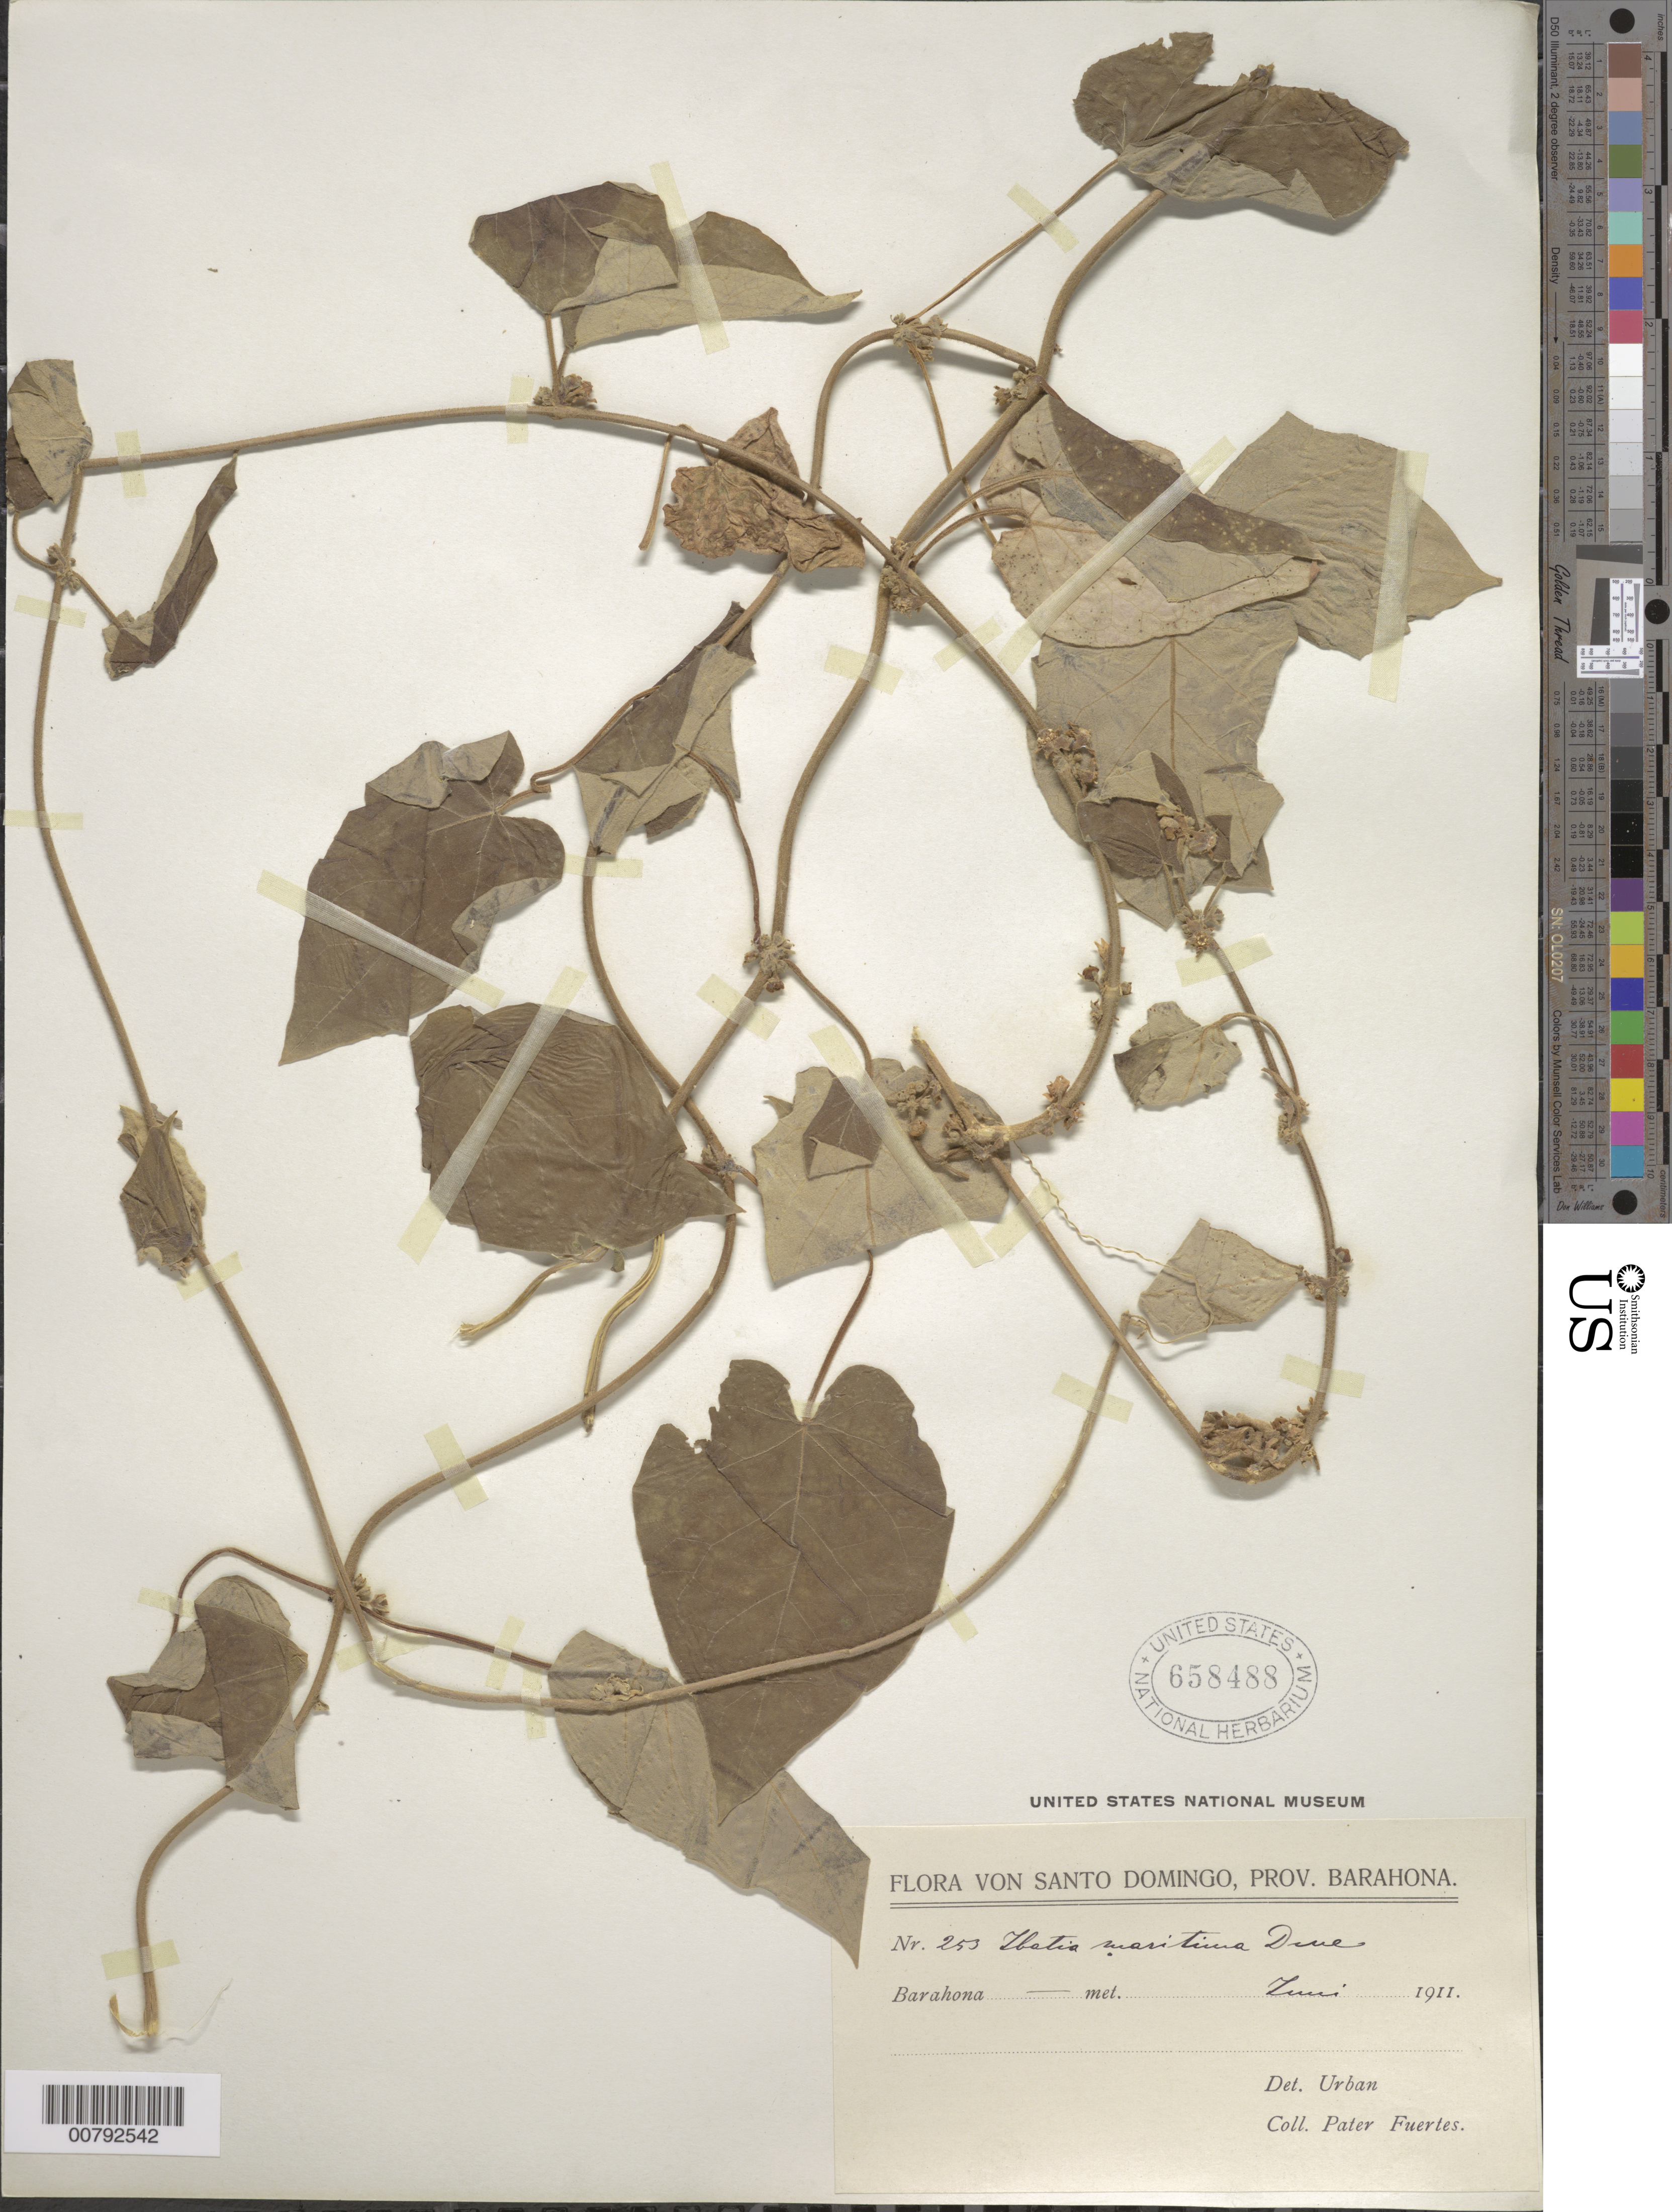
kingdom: Plantae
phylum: Tracheophyta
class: Magnoliopsida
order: Gentianales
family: Apocynaceae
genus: Matelea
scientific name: Matelea maritima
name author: (Jacq.) Woodson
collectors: M. D. Fuertes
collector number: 253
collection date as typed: Mar 1911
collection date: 1911-03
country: Dominican Republic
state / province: Barahona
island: Hispaniola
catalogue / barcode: US 658488